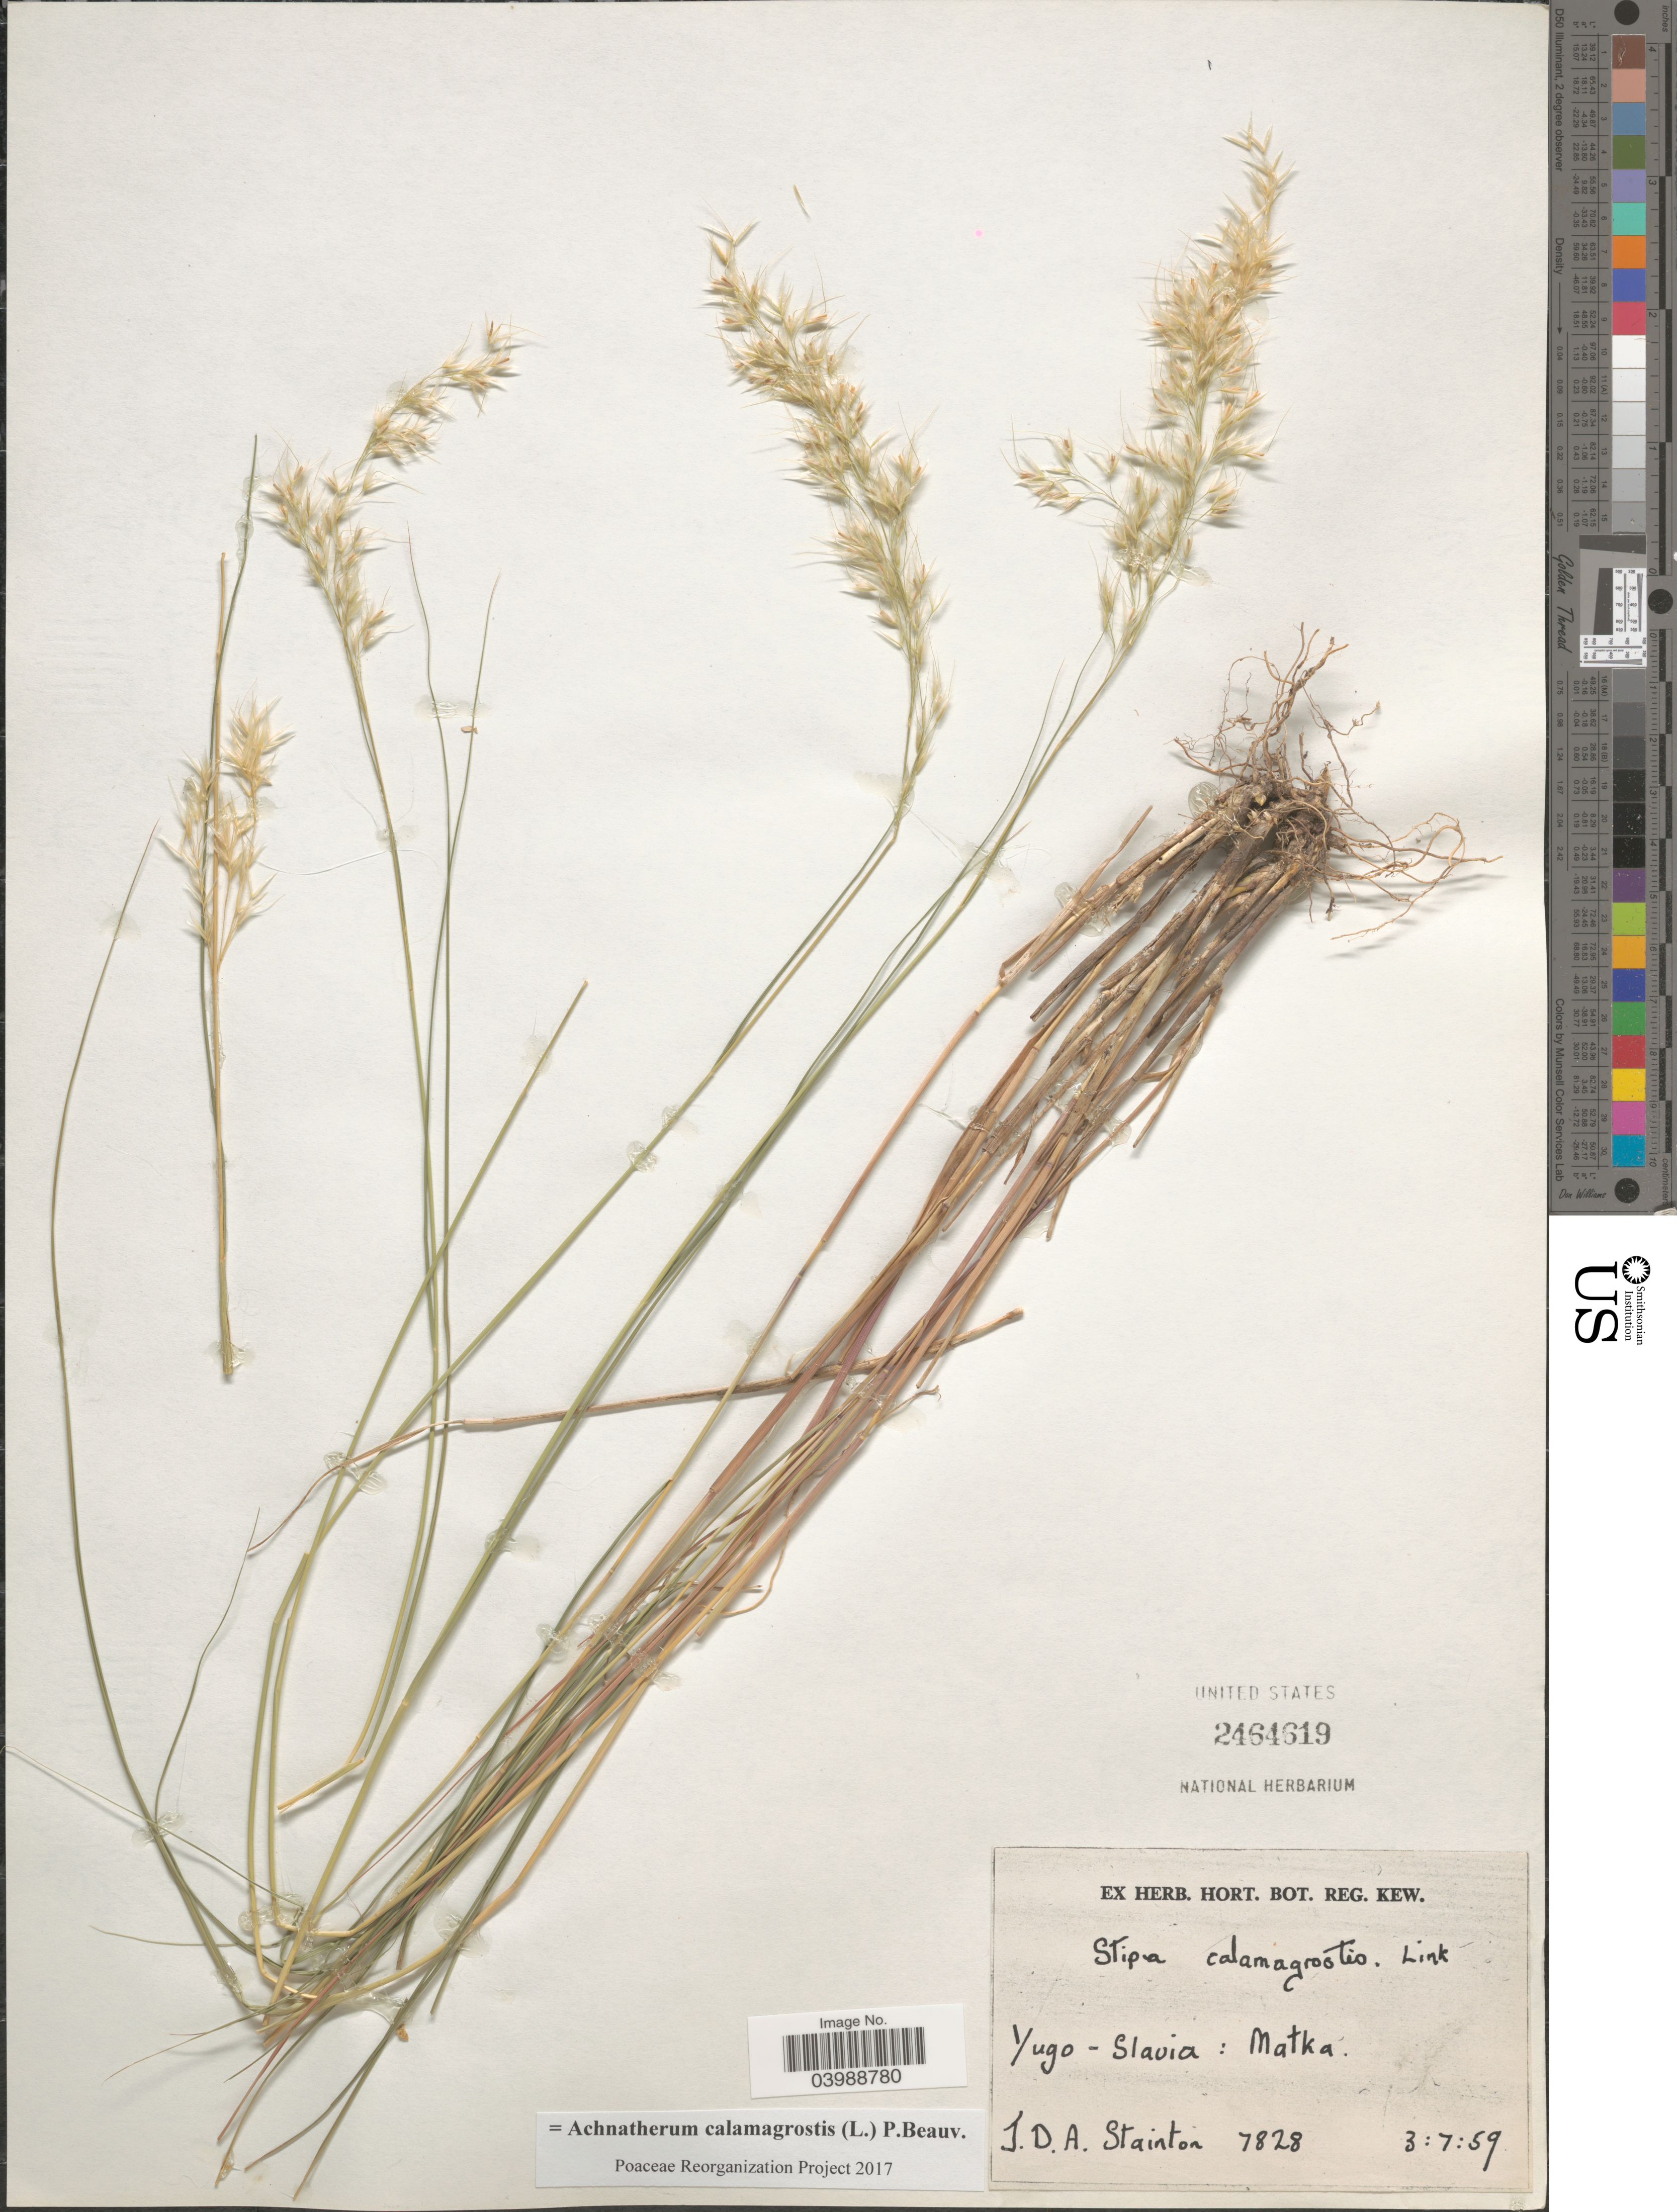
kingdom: Plantae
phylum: Tracheophyta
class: Liliopsida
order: Poales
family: Poaceae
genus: Achnatherum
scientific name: Achnatherum calamagrostis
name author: (L.) P. Beauv.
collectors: J. Stainton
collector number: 7828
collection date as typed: Transcribed d/m/y: 3/7/59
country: North Macedonia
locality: Yugo - Slaviqa: Matka.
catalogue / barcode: US 2464619